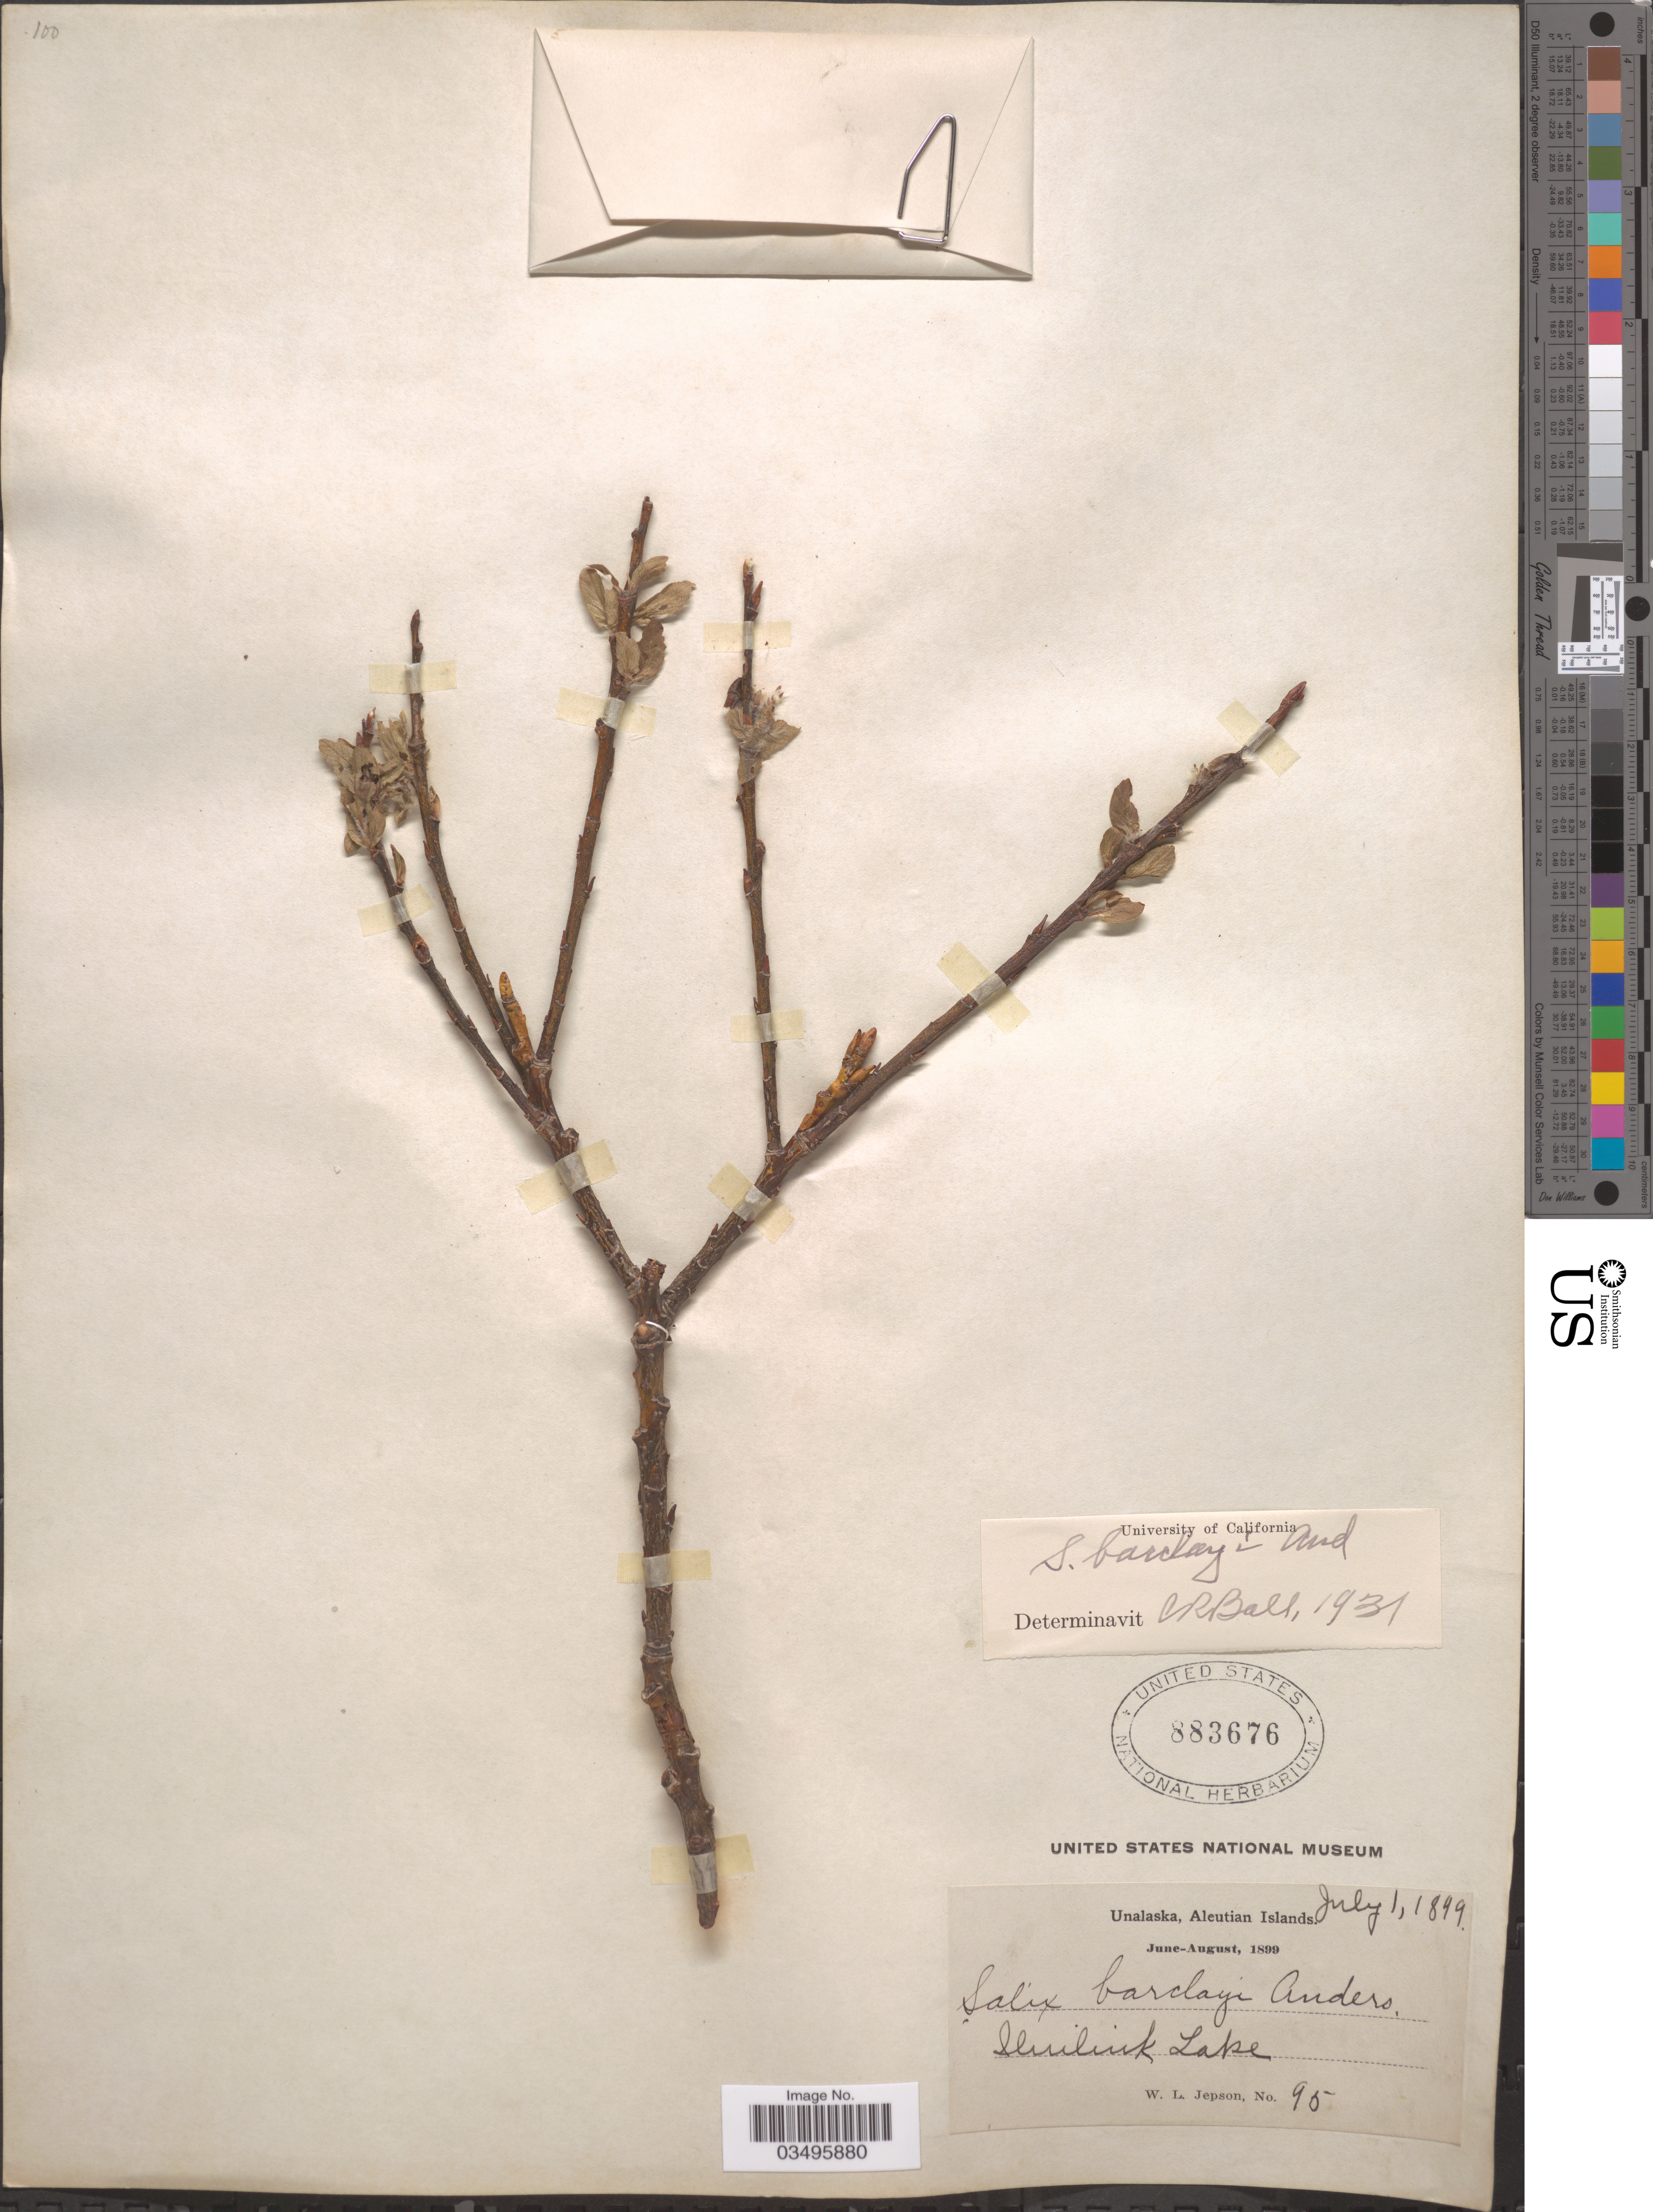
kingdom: Plantae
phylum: Tracheophyta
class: Magnoliopsida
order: Malpighiales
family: Salicaceae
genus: Salix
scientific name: Salix barclayi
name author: Andersson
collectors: W. L. Jepson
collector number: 95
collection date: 1899-07-01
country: United States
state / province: Alaska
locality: Unalaska, Aleutian Islands. Iliuliuk Lake.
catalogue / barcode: US 883676